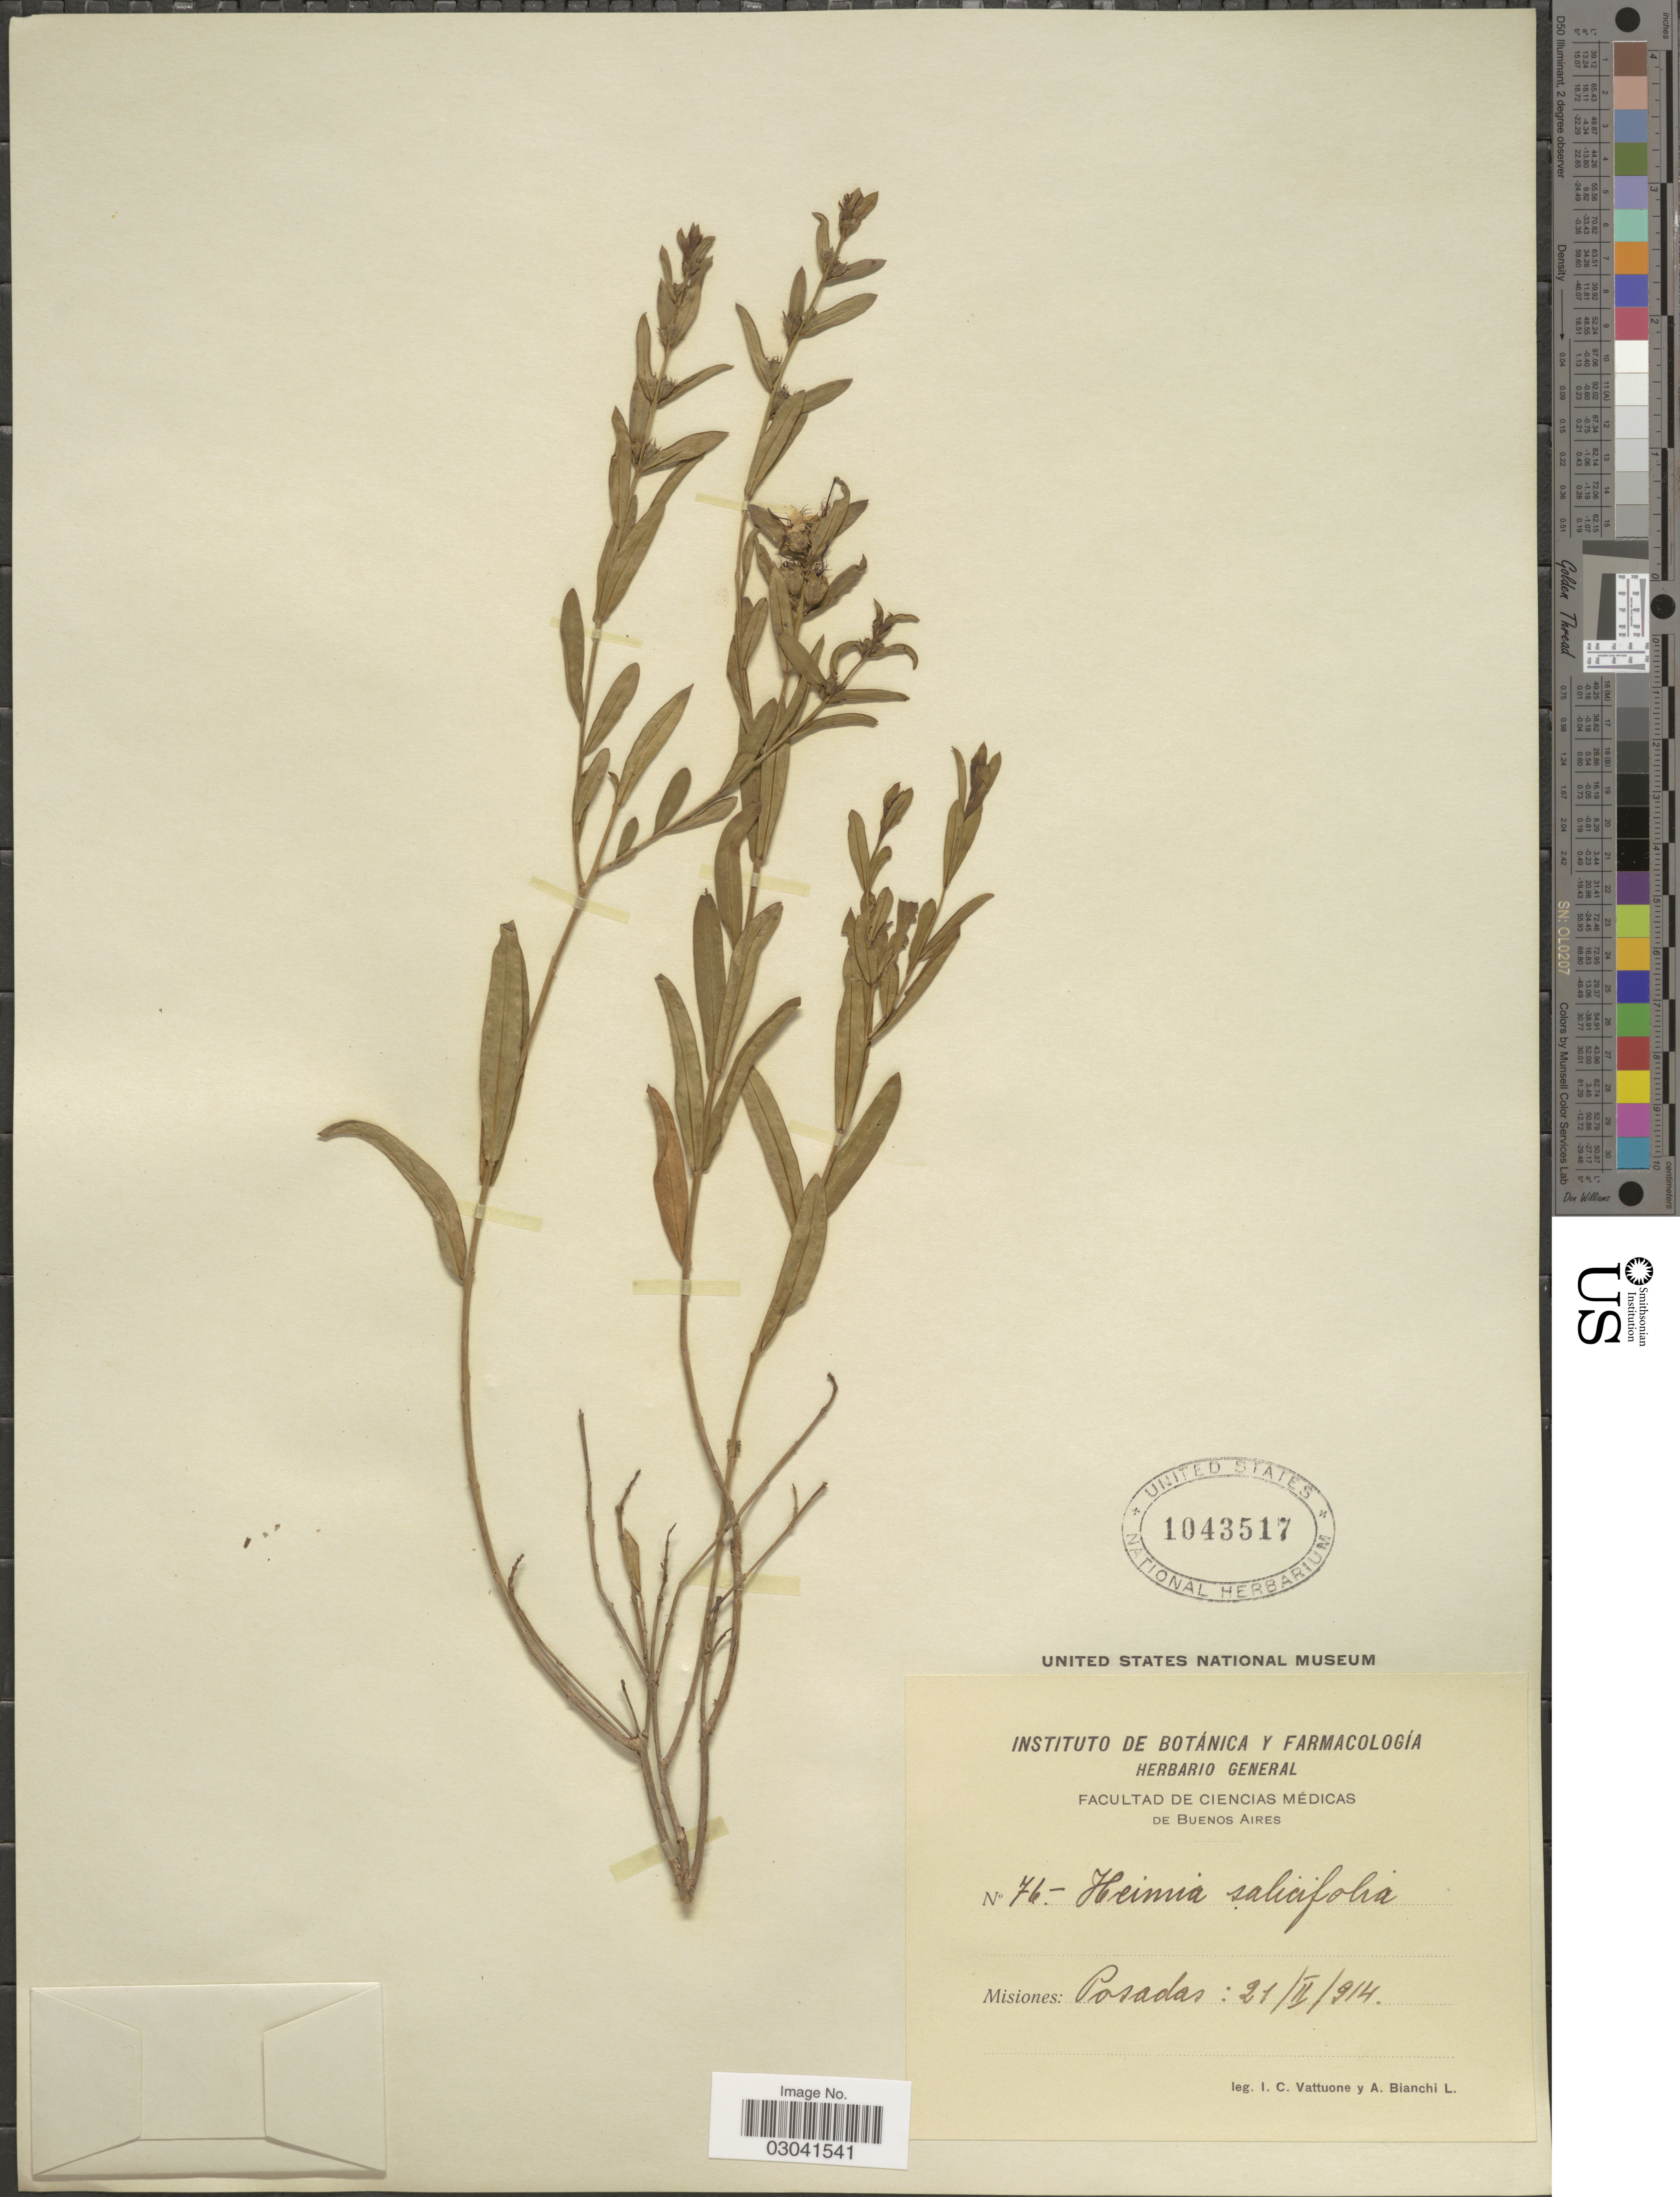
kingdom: Plantae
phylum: Tracheophyta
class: Magnoliopsida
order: Myrtales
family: Lythraceae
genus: Heimia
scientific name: Heimia salicifolia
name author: Link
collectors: I. Vattuone & A. Bianchi L.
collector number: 76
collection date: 1914-02-21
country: Argentina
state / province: Misiones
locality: Posadas.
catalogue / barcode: US 1043517